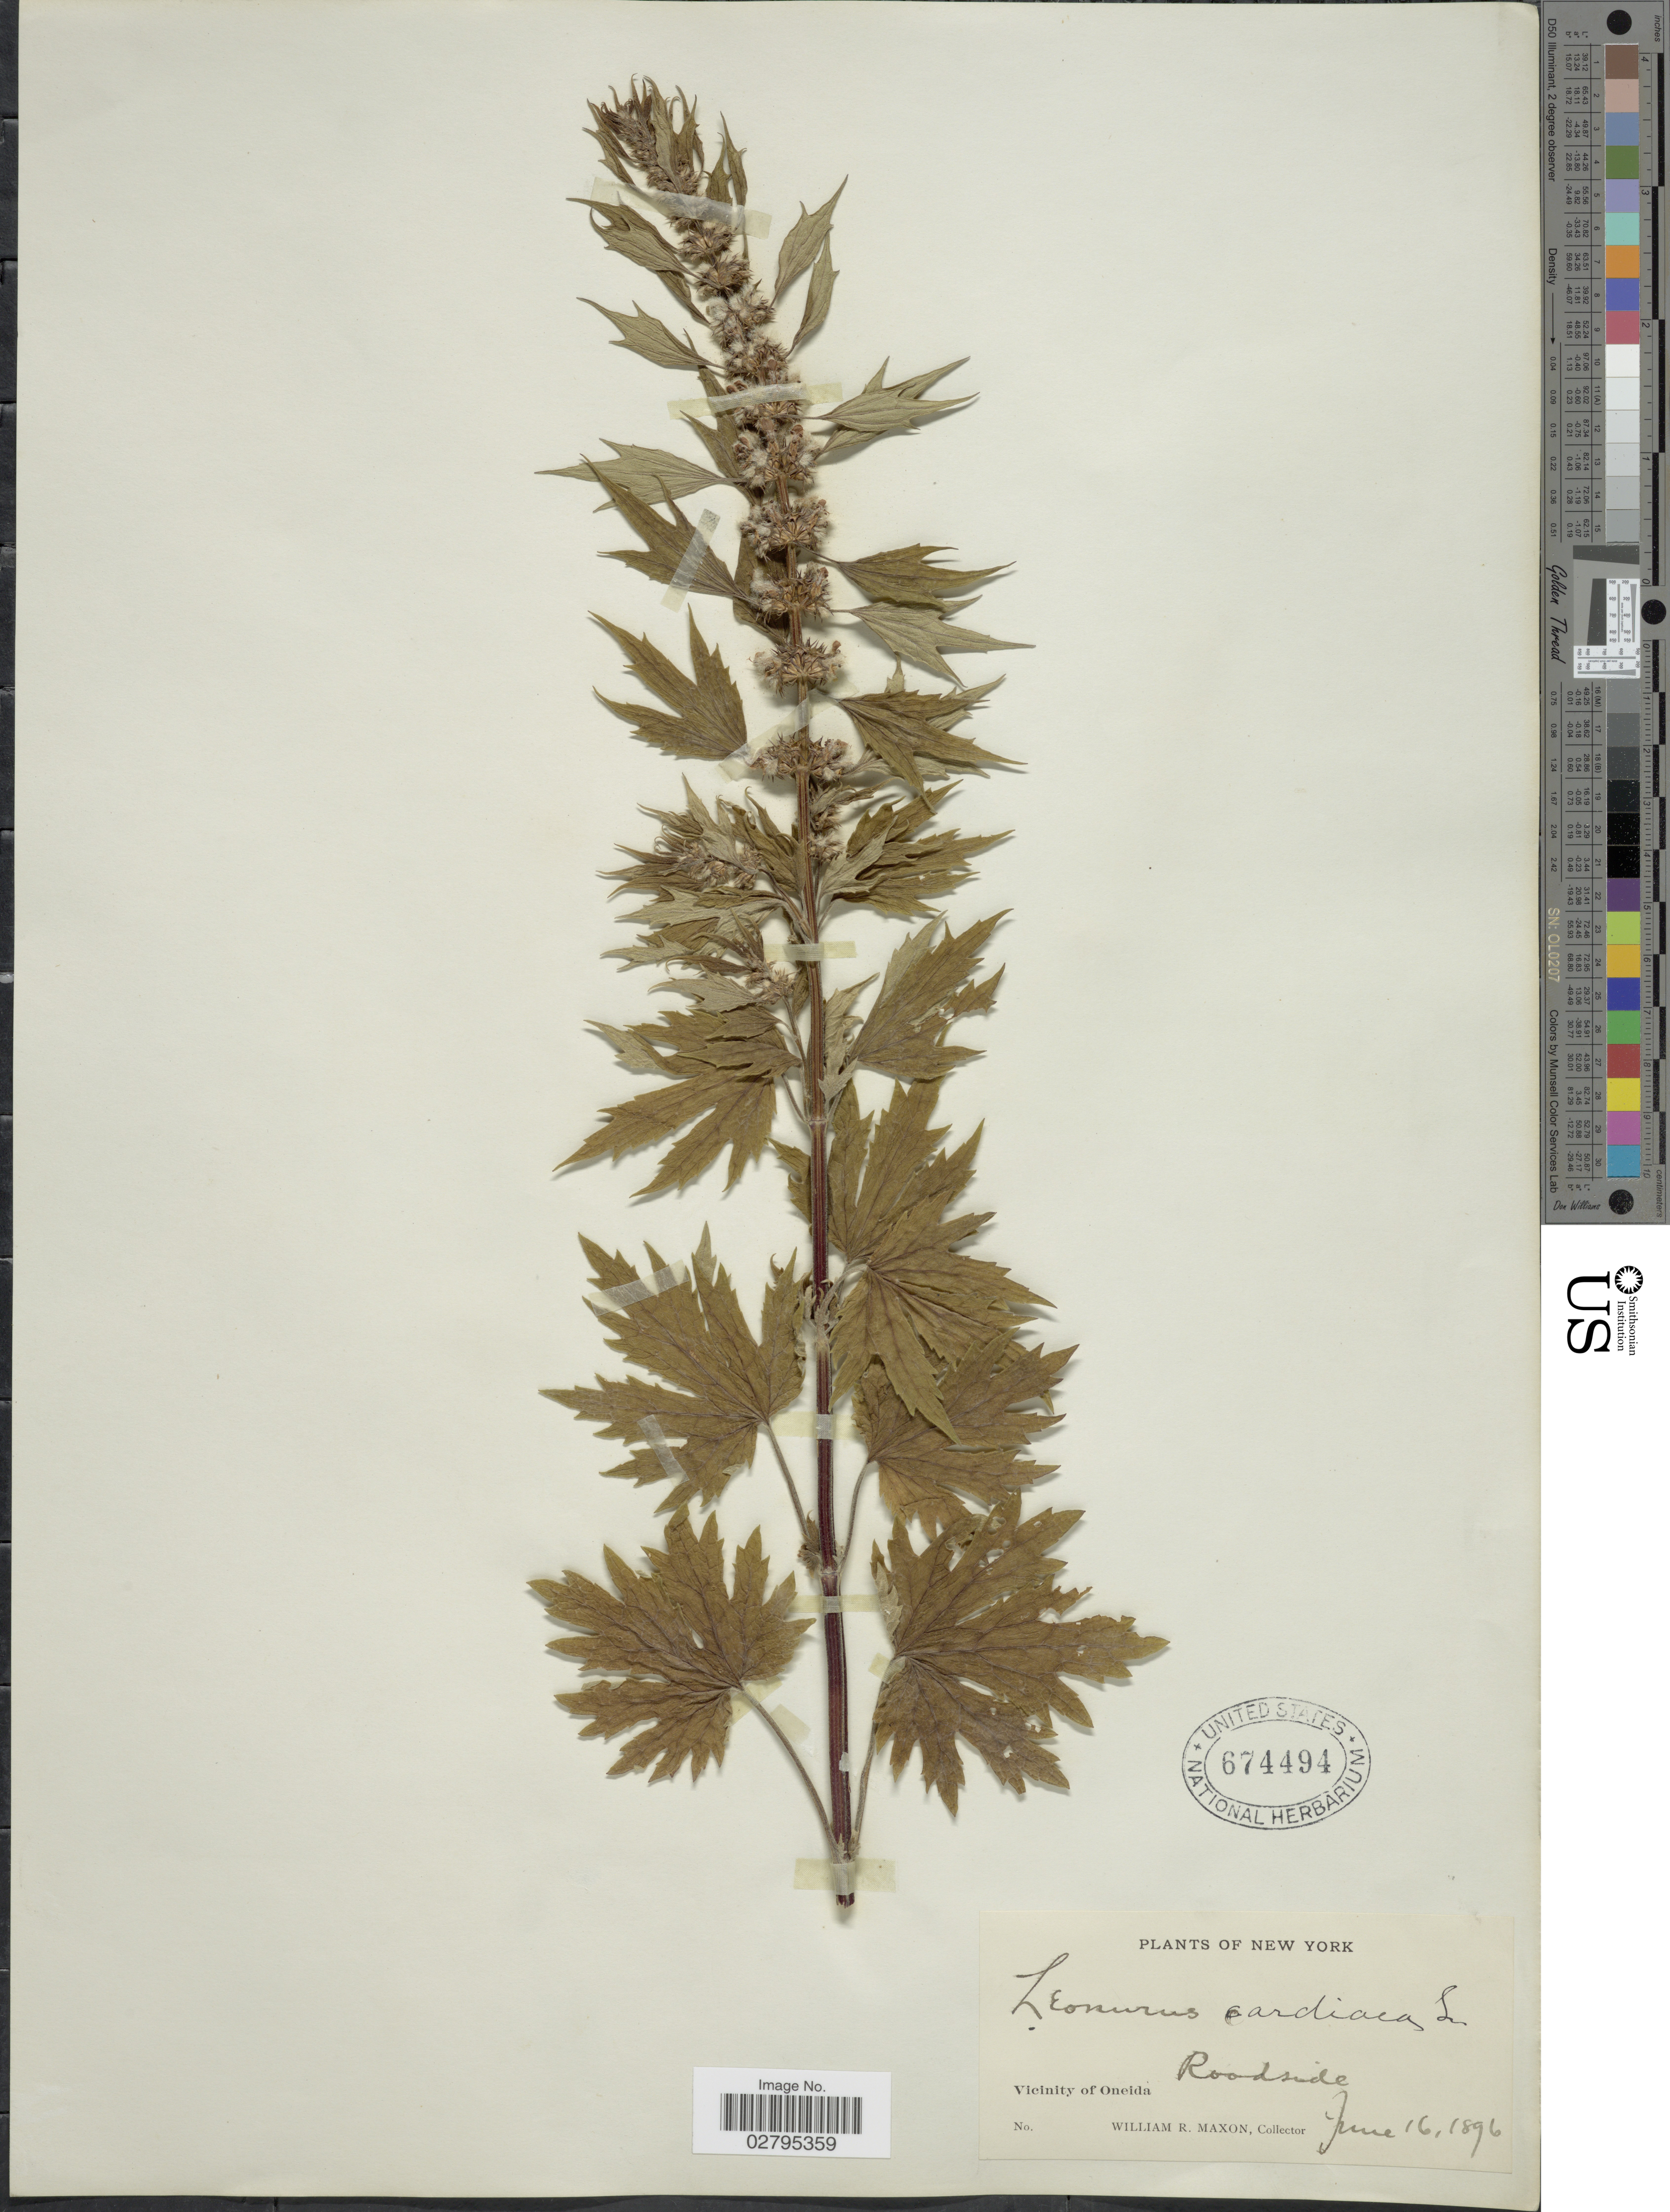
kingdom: Plantae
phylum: Tracheophyta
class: Magnoliopsida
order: Lamiales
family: Lamiaceae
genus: Leonurus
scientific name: Leonurus cardiaca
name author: L.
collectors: W. R. Maxon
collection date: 1896-06-16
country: United States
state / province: New York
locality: Vicinity of Oneida, Roadside.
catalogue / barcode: US 674494